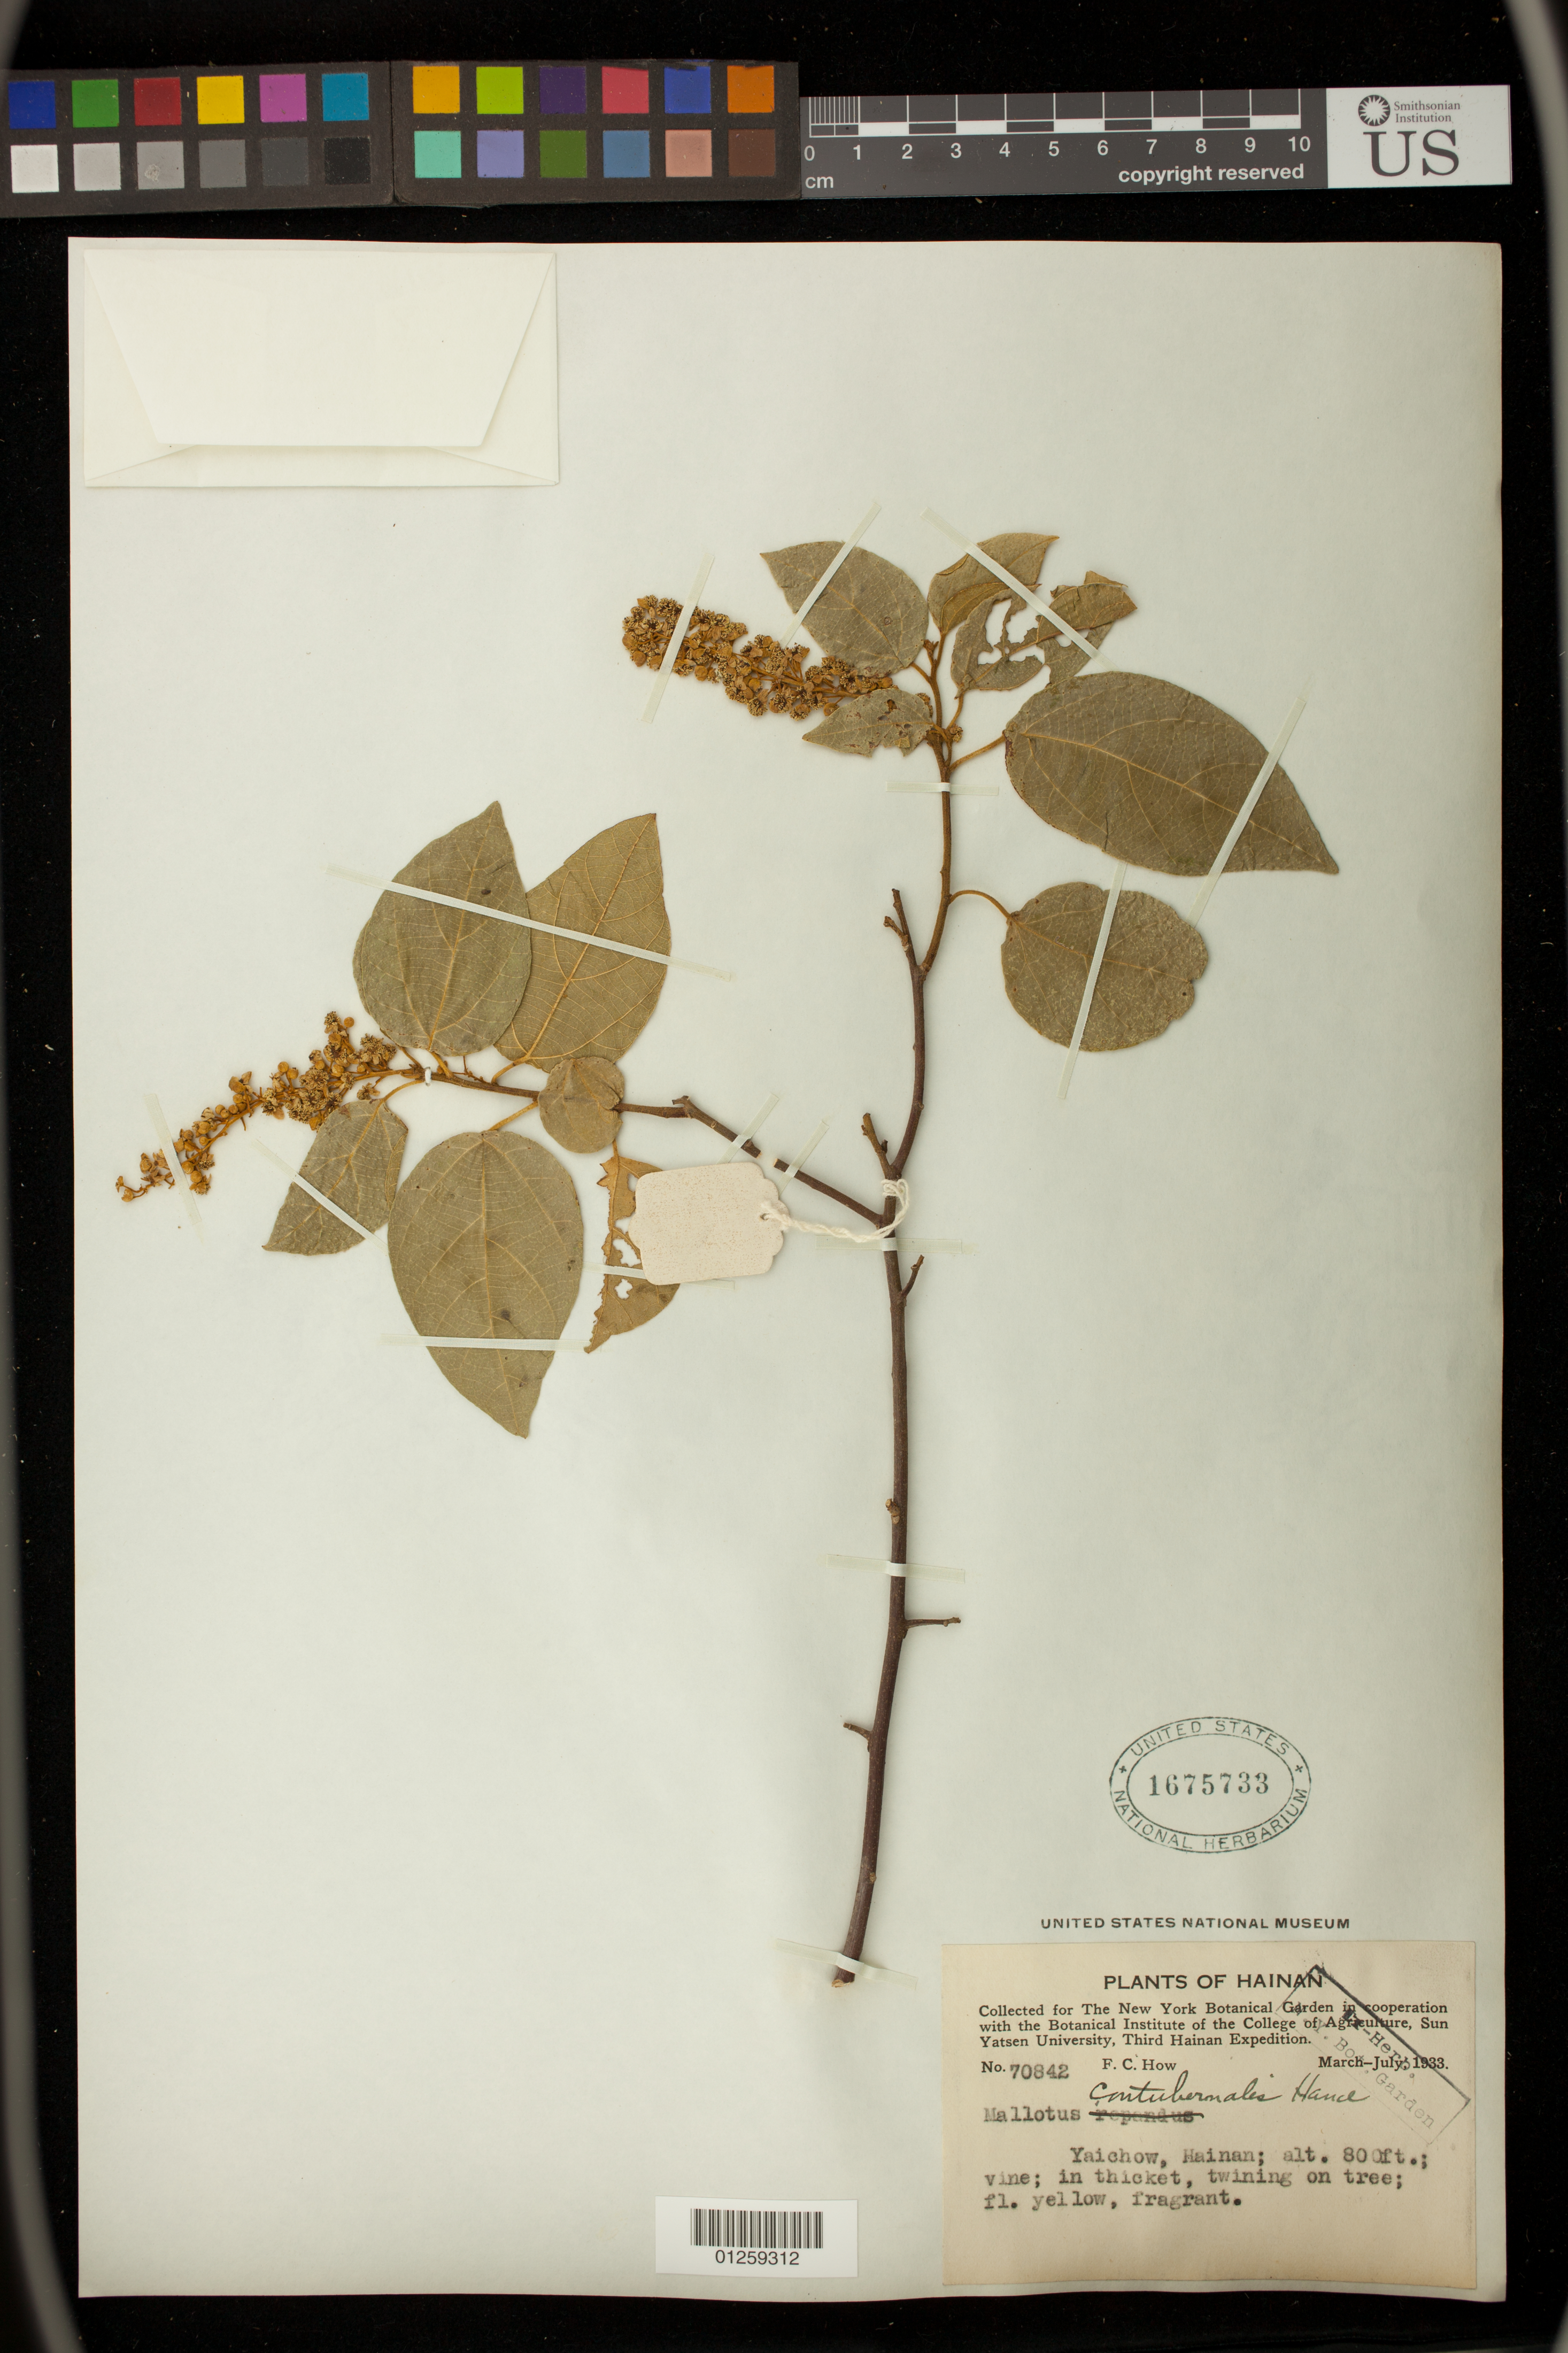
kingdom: Plantae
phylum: Tracheophyta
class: Magnoliopsida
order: Malpighiales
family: Euphorbiaceae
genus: Mallotus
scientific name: Mallotus repandus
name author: (Rottler) Müll. Arg.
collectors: F. C. How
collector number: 70842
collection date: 1933-03/1933-06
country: China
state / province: Hainan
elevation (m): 24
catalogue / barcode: US 1675733